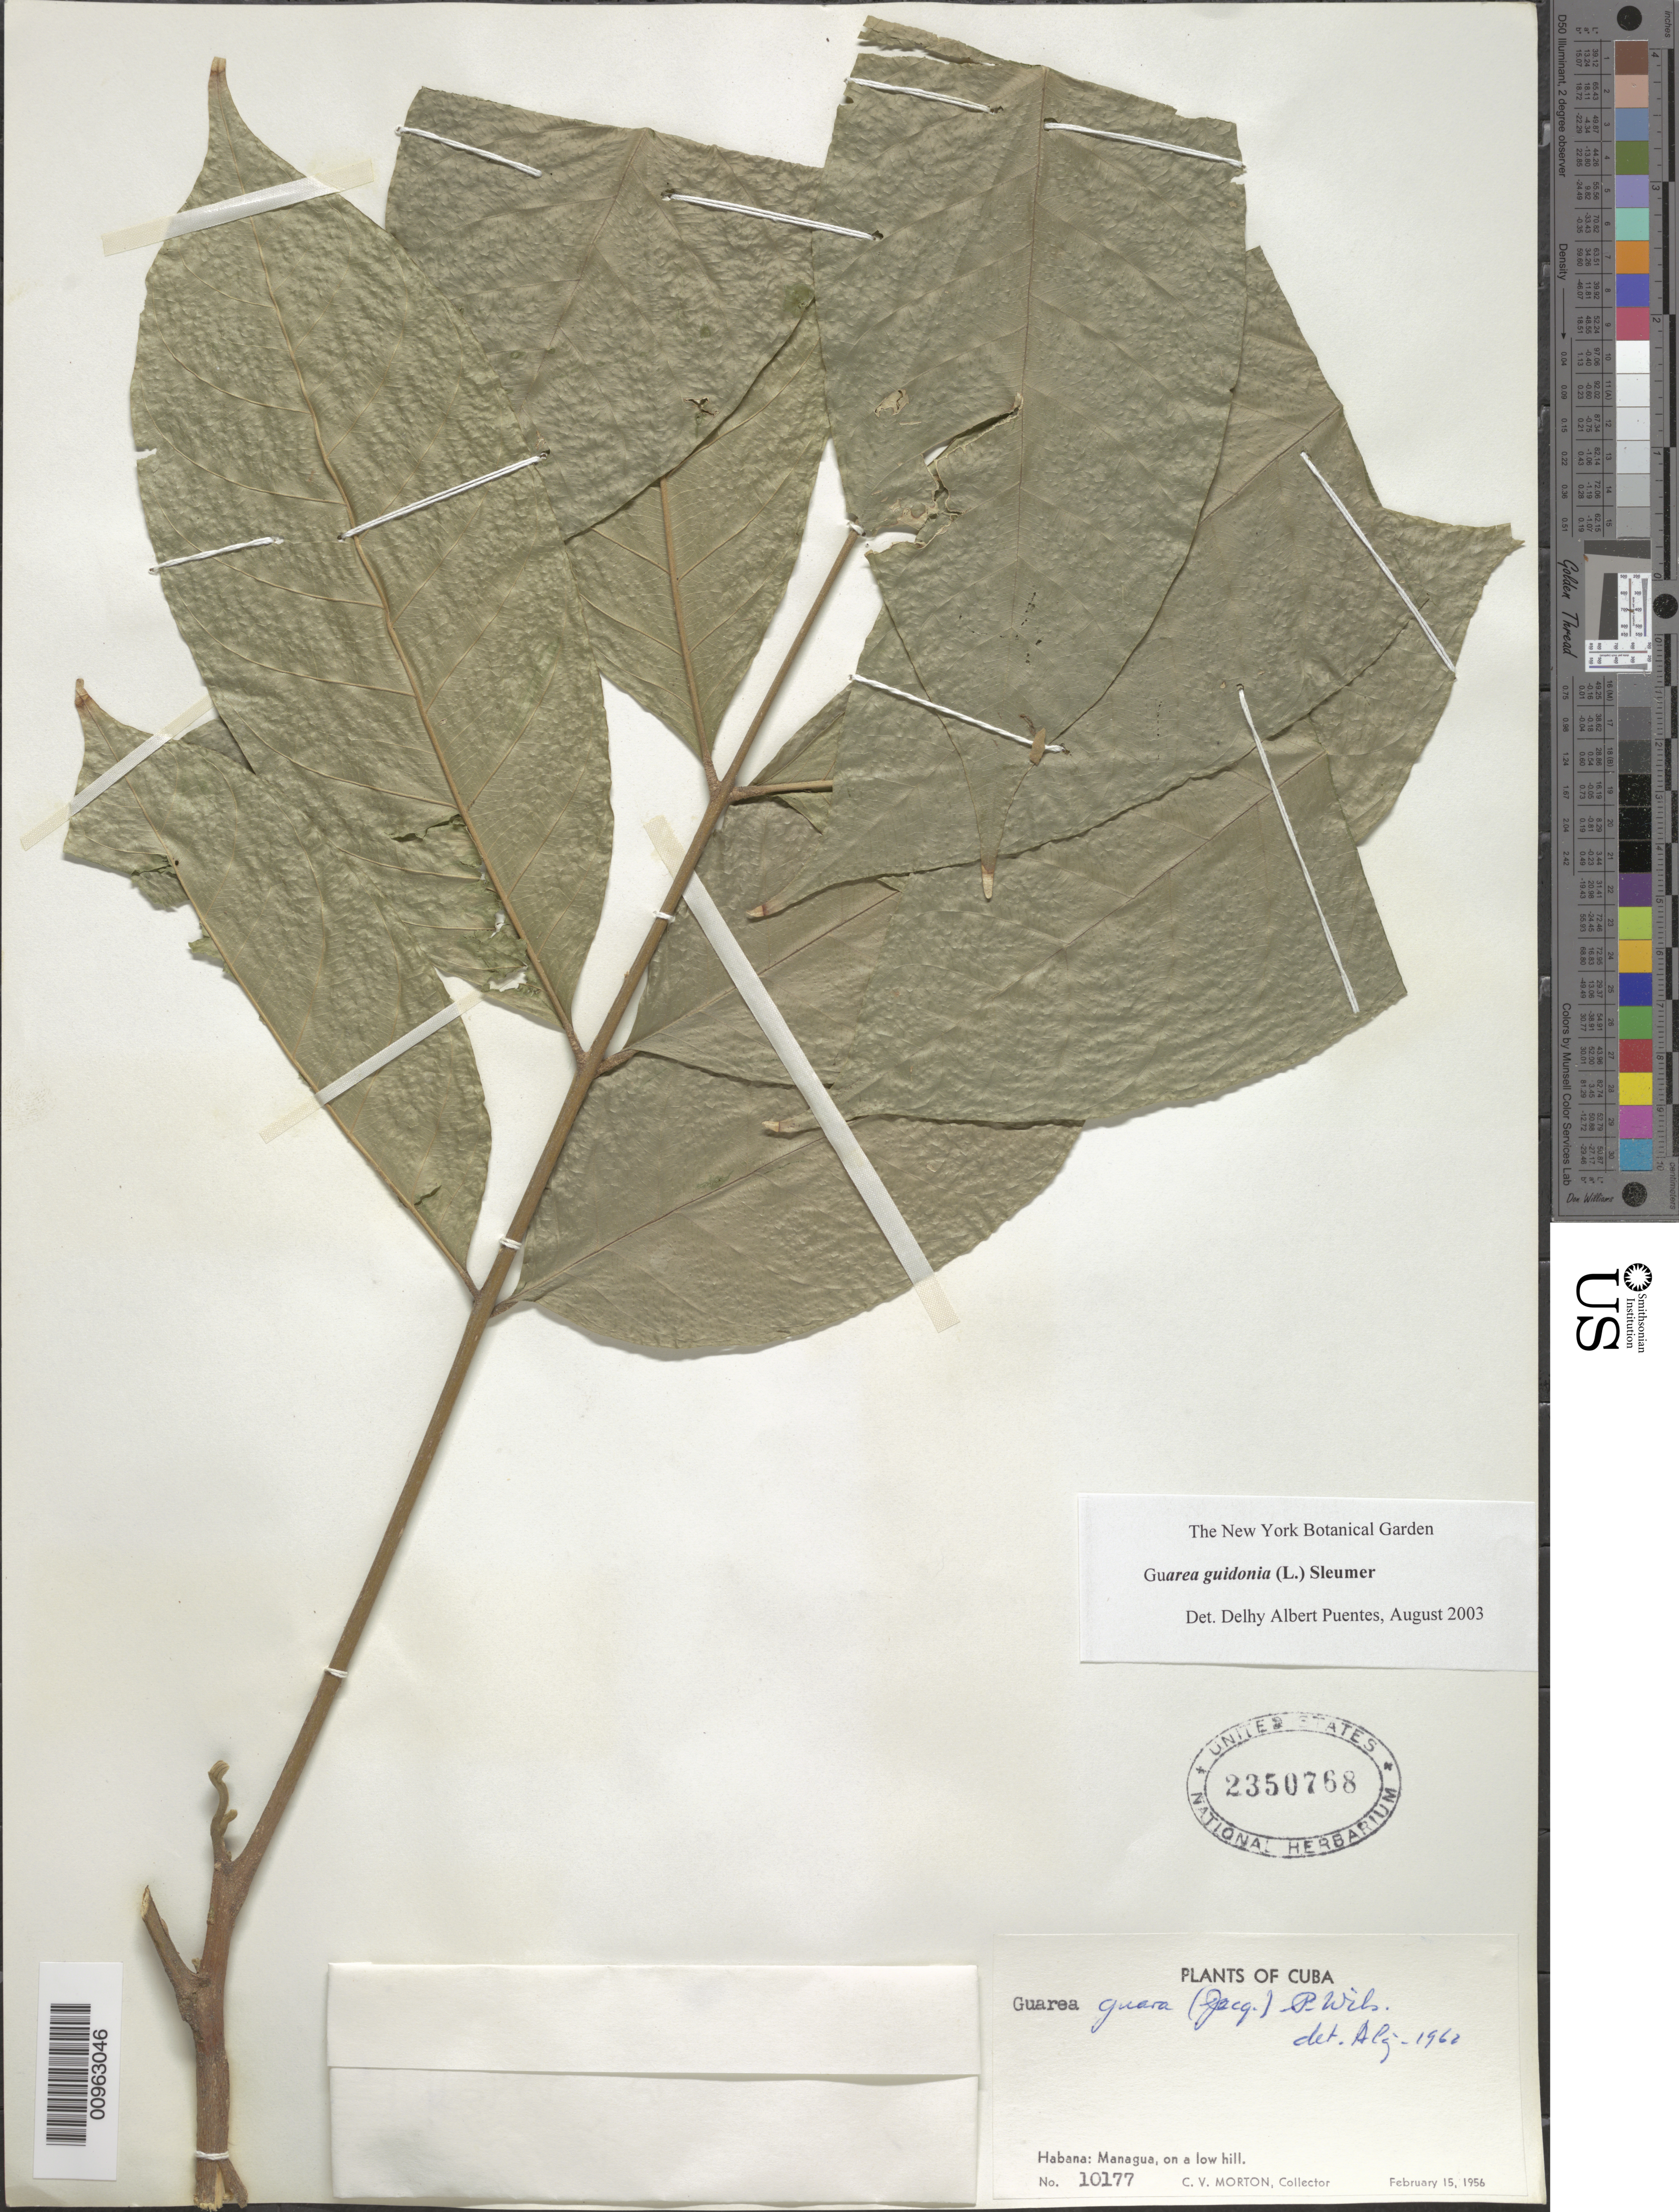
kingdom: Plantae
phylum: Tracheophyta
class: Magnoliopsida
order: Sapindales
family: Meliaceae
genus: Guarea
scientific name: Guarea guidonia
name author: (L.) Sleumer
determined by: Puentes, D. A.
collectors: C. V. Morton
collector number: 10177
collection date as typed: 15 Feb 1956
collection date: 1956-02-15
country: Cuba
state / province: La Habana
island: Cuba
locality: Managua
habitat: On a low hill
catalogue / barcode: US 2350768